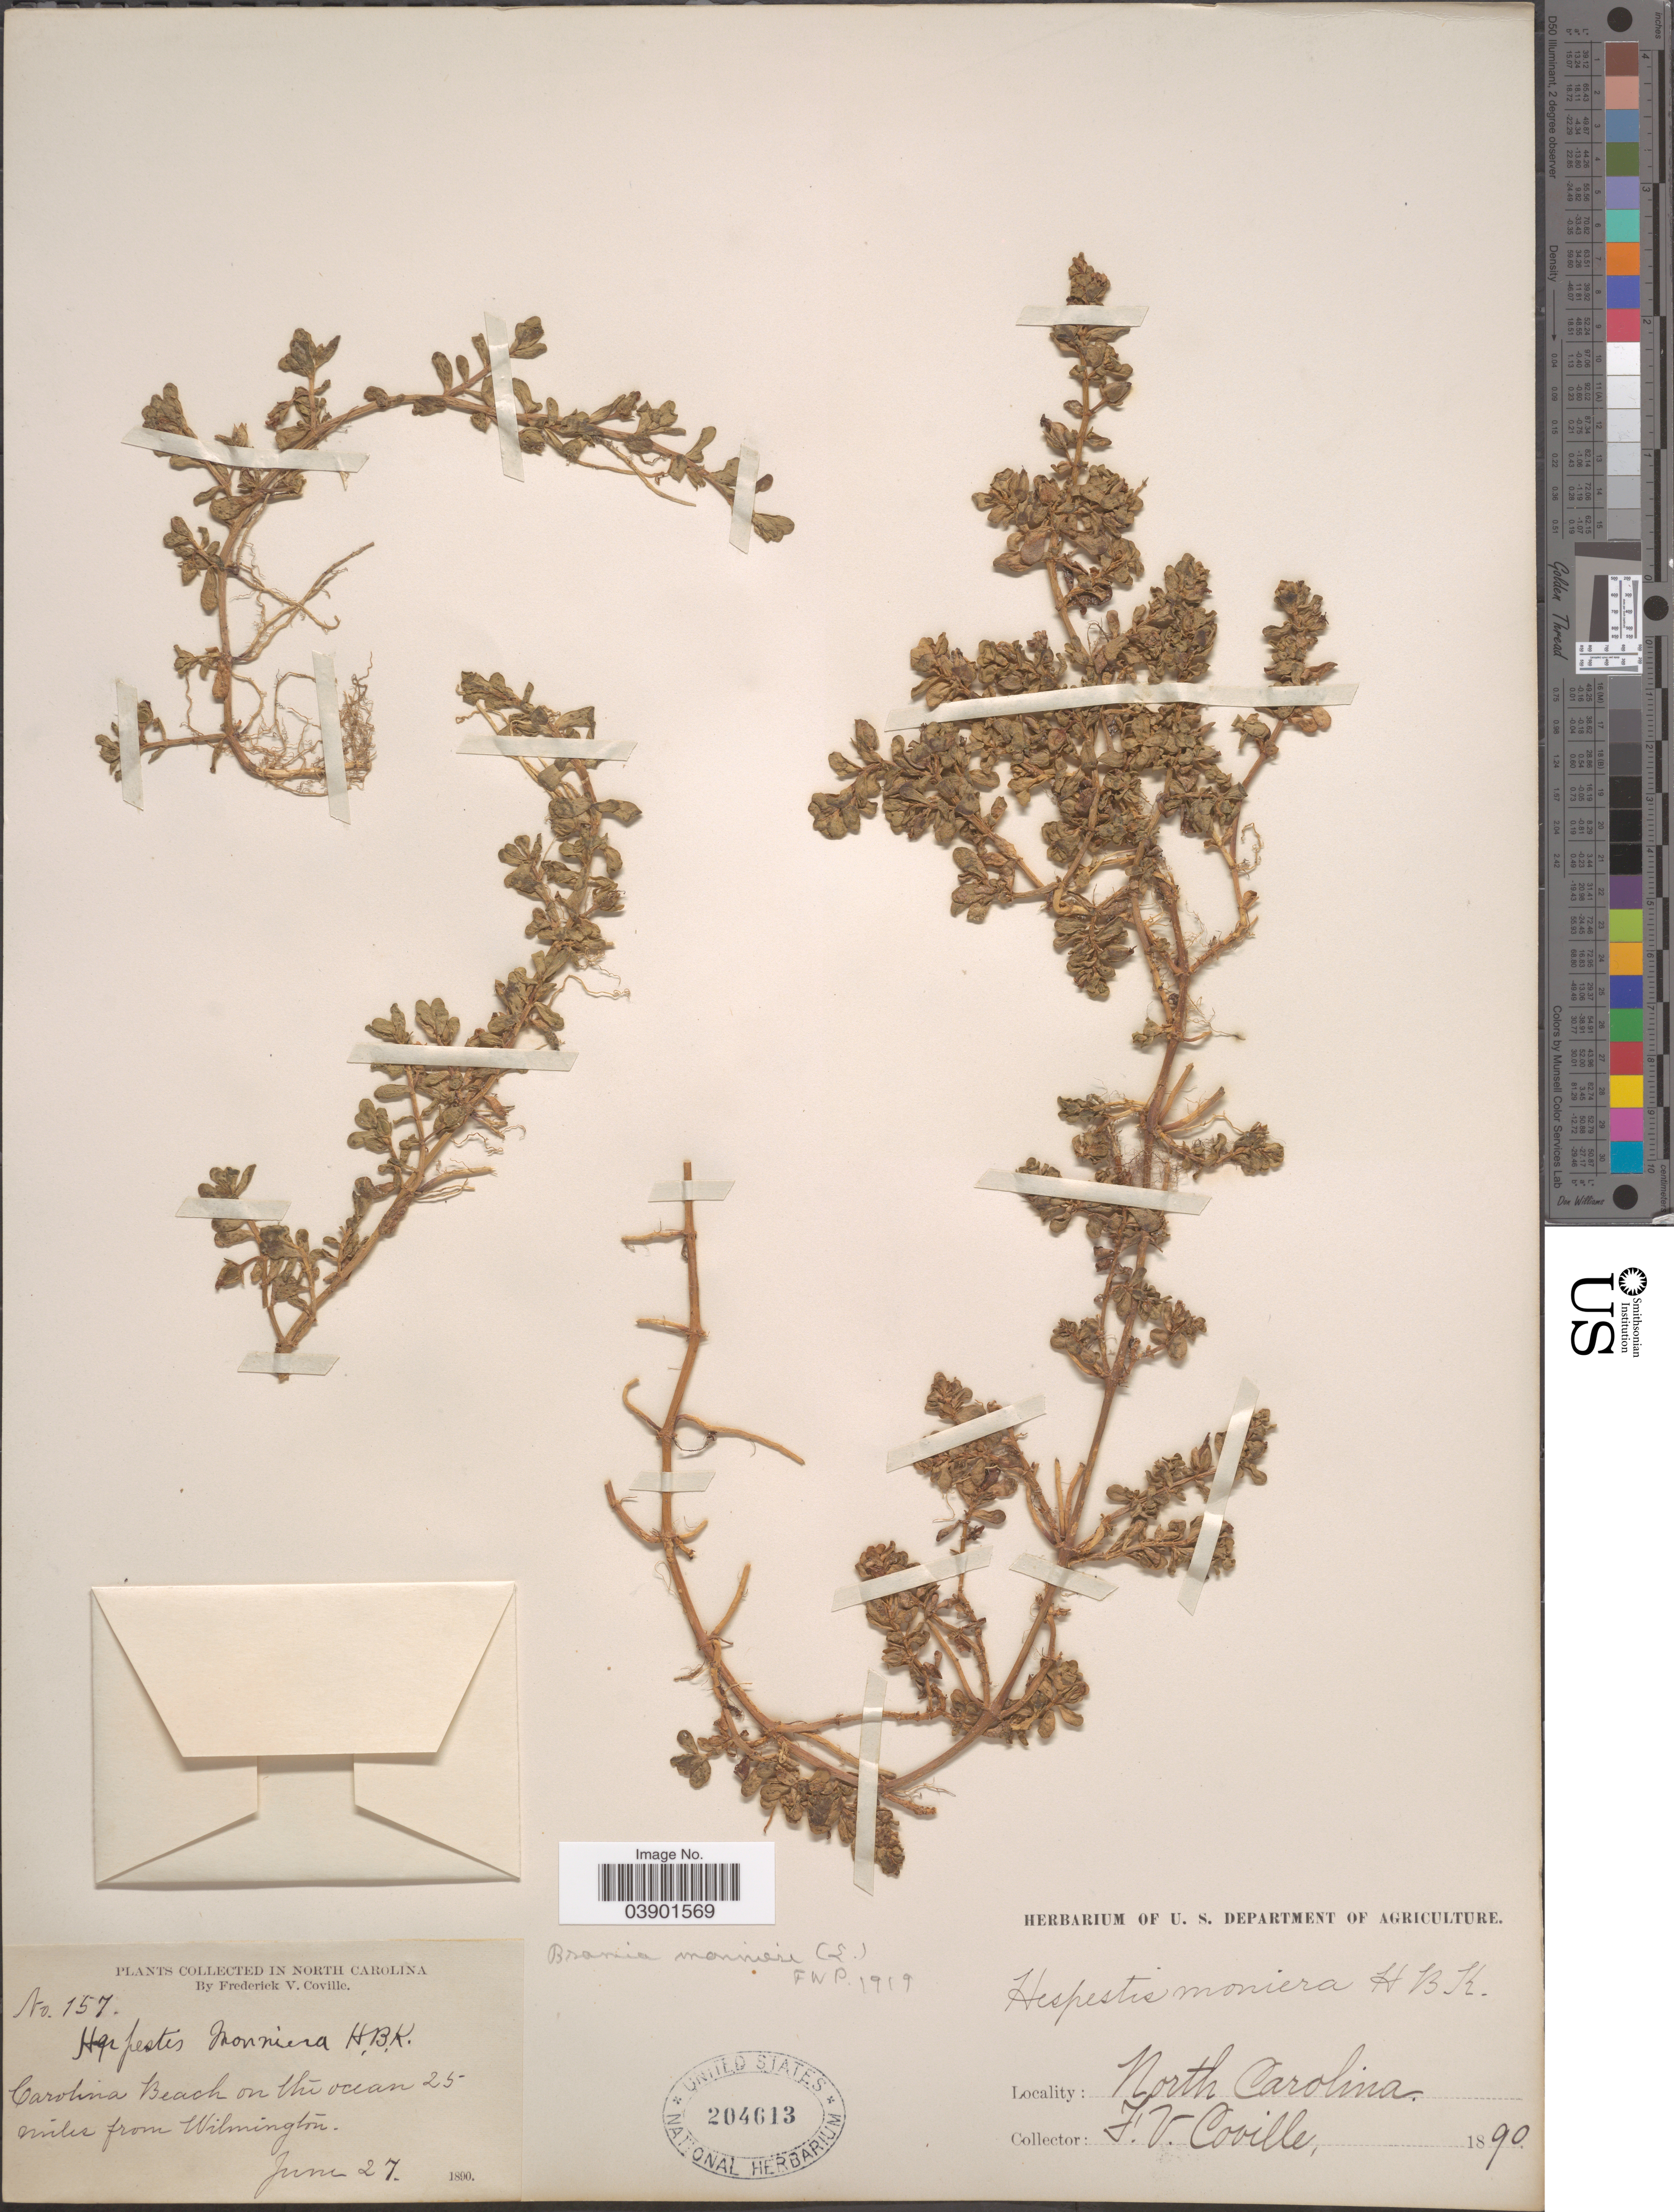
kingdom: Plantae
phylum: Tracheophyta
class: Magnoliopsida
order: Lamiales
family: Plantaginaceae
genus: Bacopa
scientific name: Bacopa monnieri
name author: (L.) Pennell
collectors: F. V. Coville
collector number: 157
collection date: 1890-06-27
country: United States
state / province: North Carolina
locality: Carolina Beach on the ocean 25 miles from Wilmington.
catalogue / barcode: US 204613